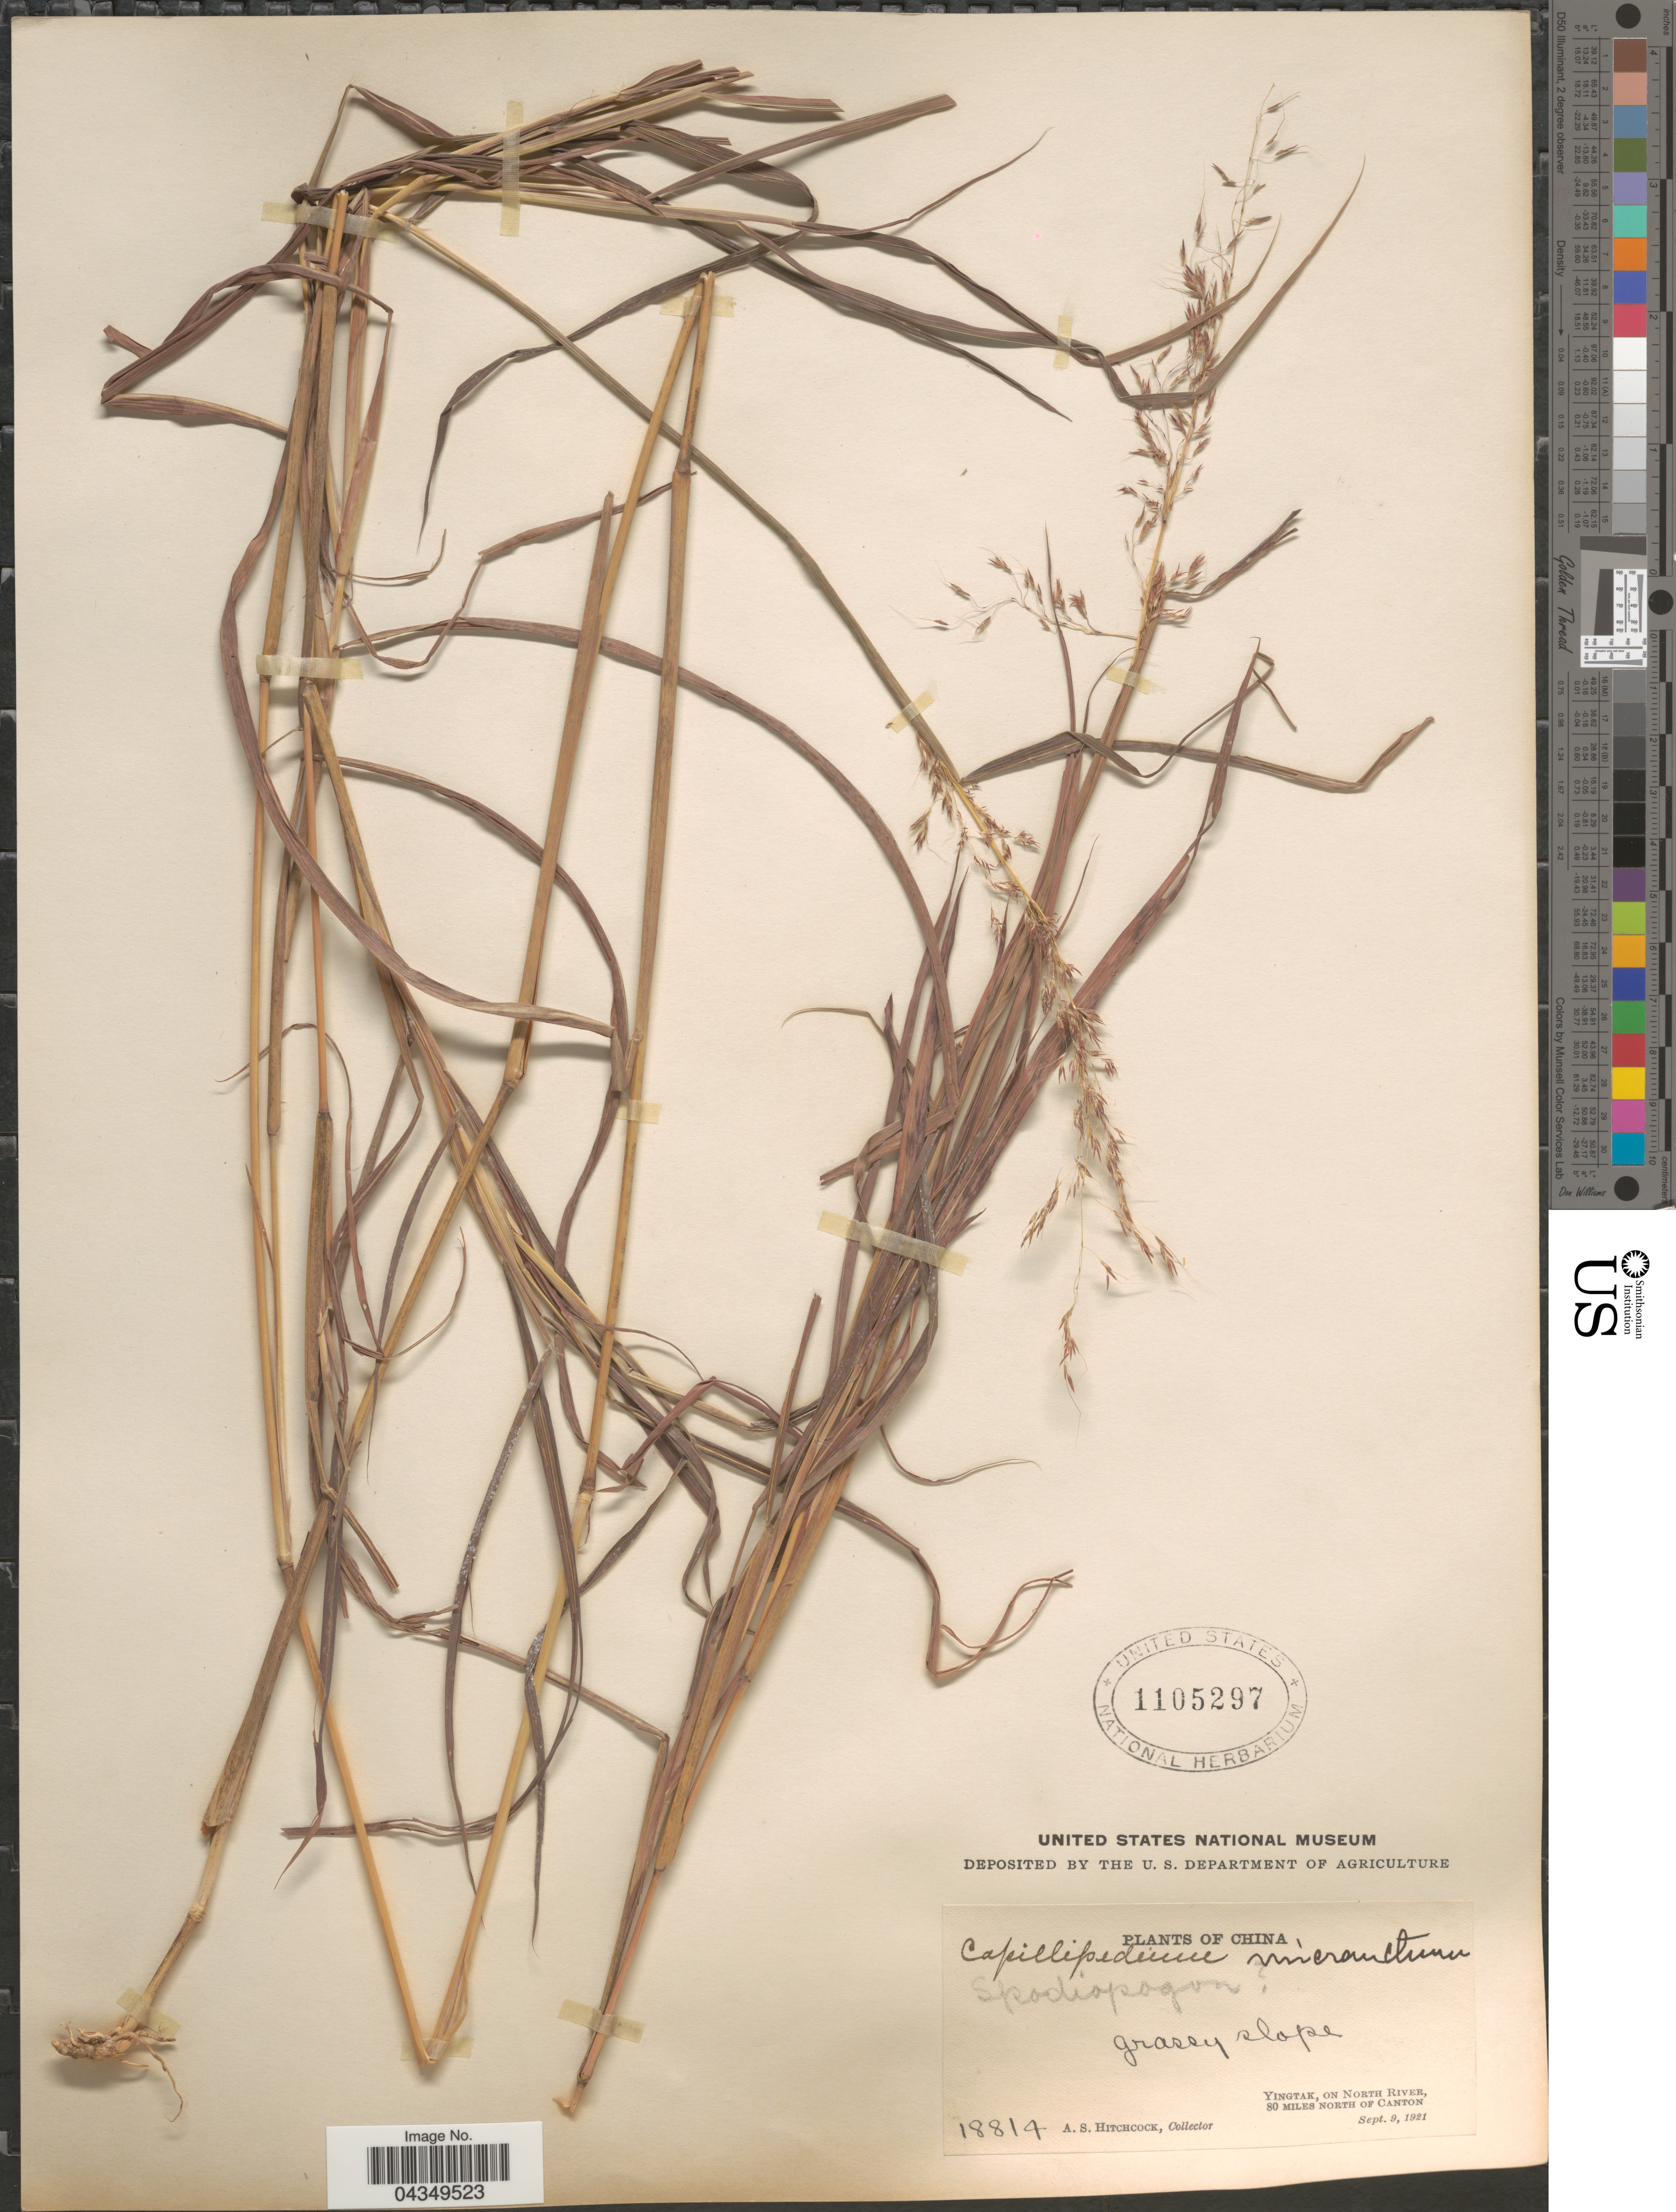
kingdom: Plantae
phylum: Tracheophyta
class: Liliopsida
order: Poales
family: Poaceae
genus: Capillipedium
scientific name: Capillipedium parviflorum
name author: (R. Br.) Stapf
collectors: A. S. Hitchcock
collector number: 18814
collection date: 1921-09-09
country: China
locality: Grassy slope. Yingtak, on north river, 80 miles north of Canton.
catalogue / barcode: US 1105297